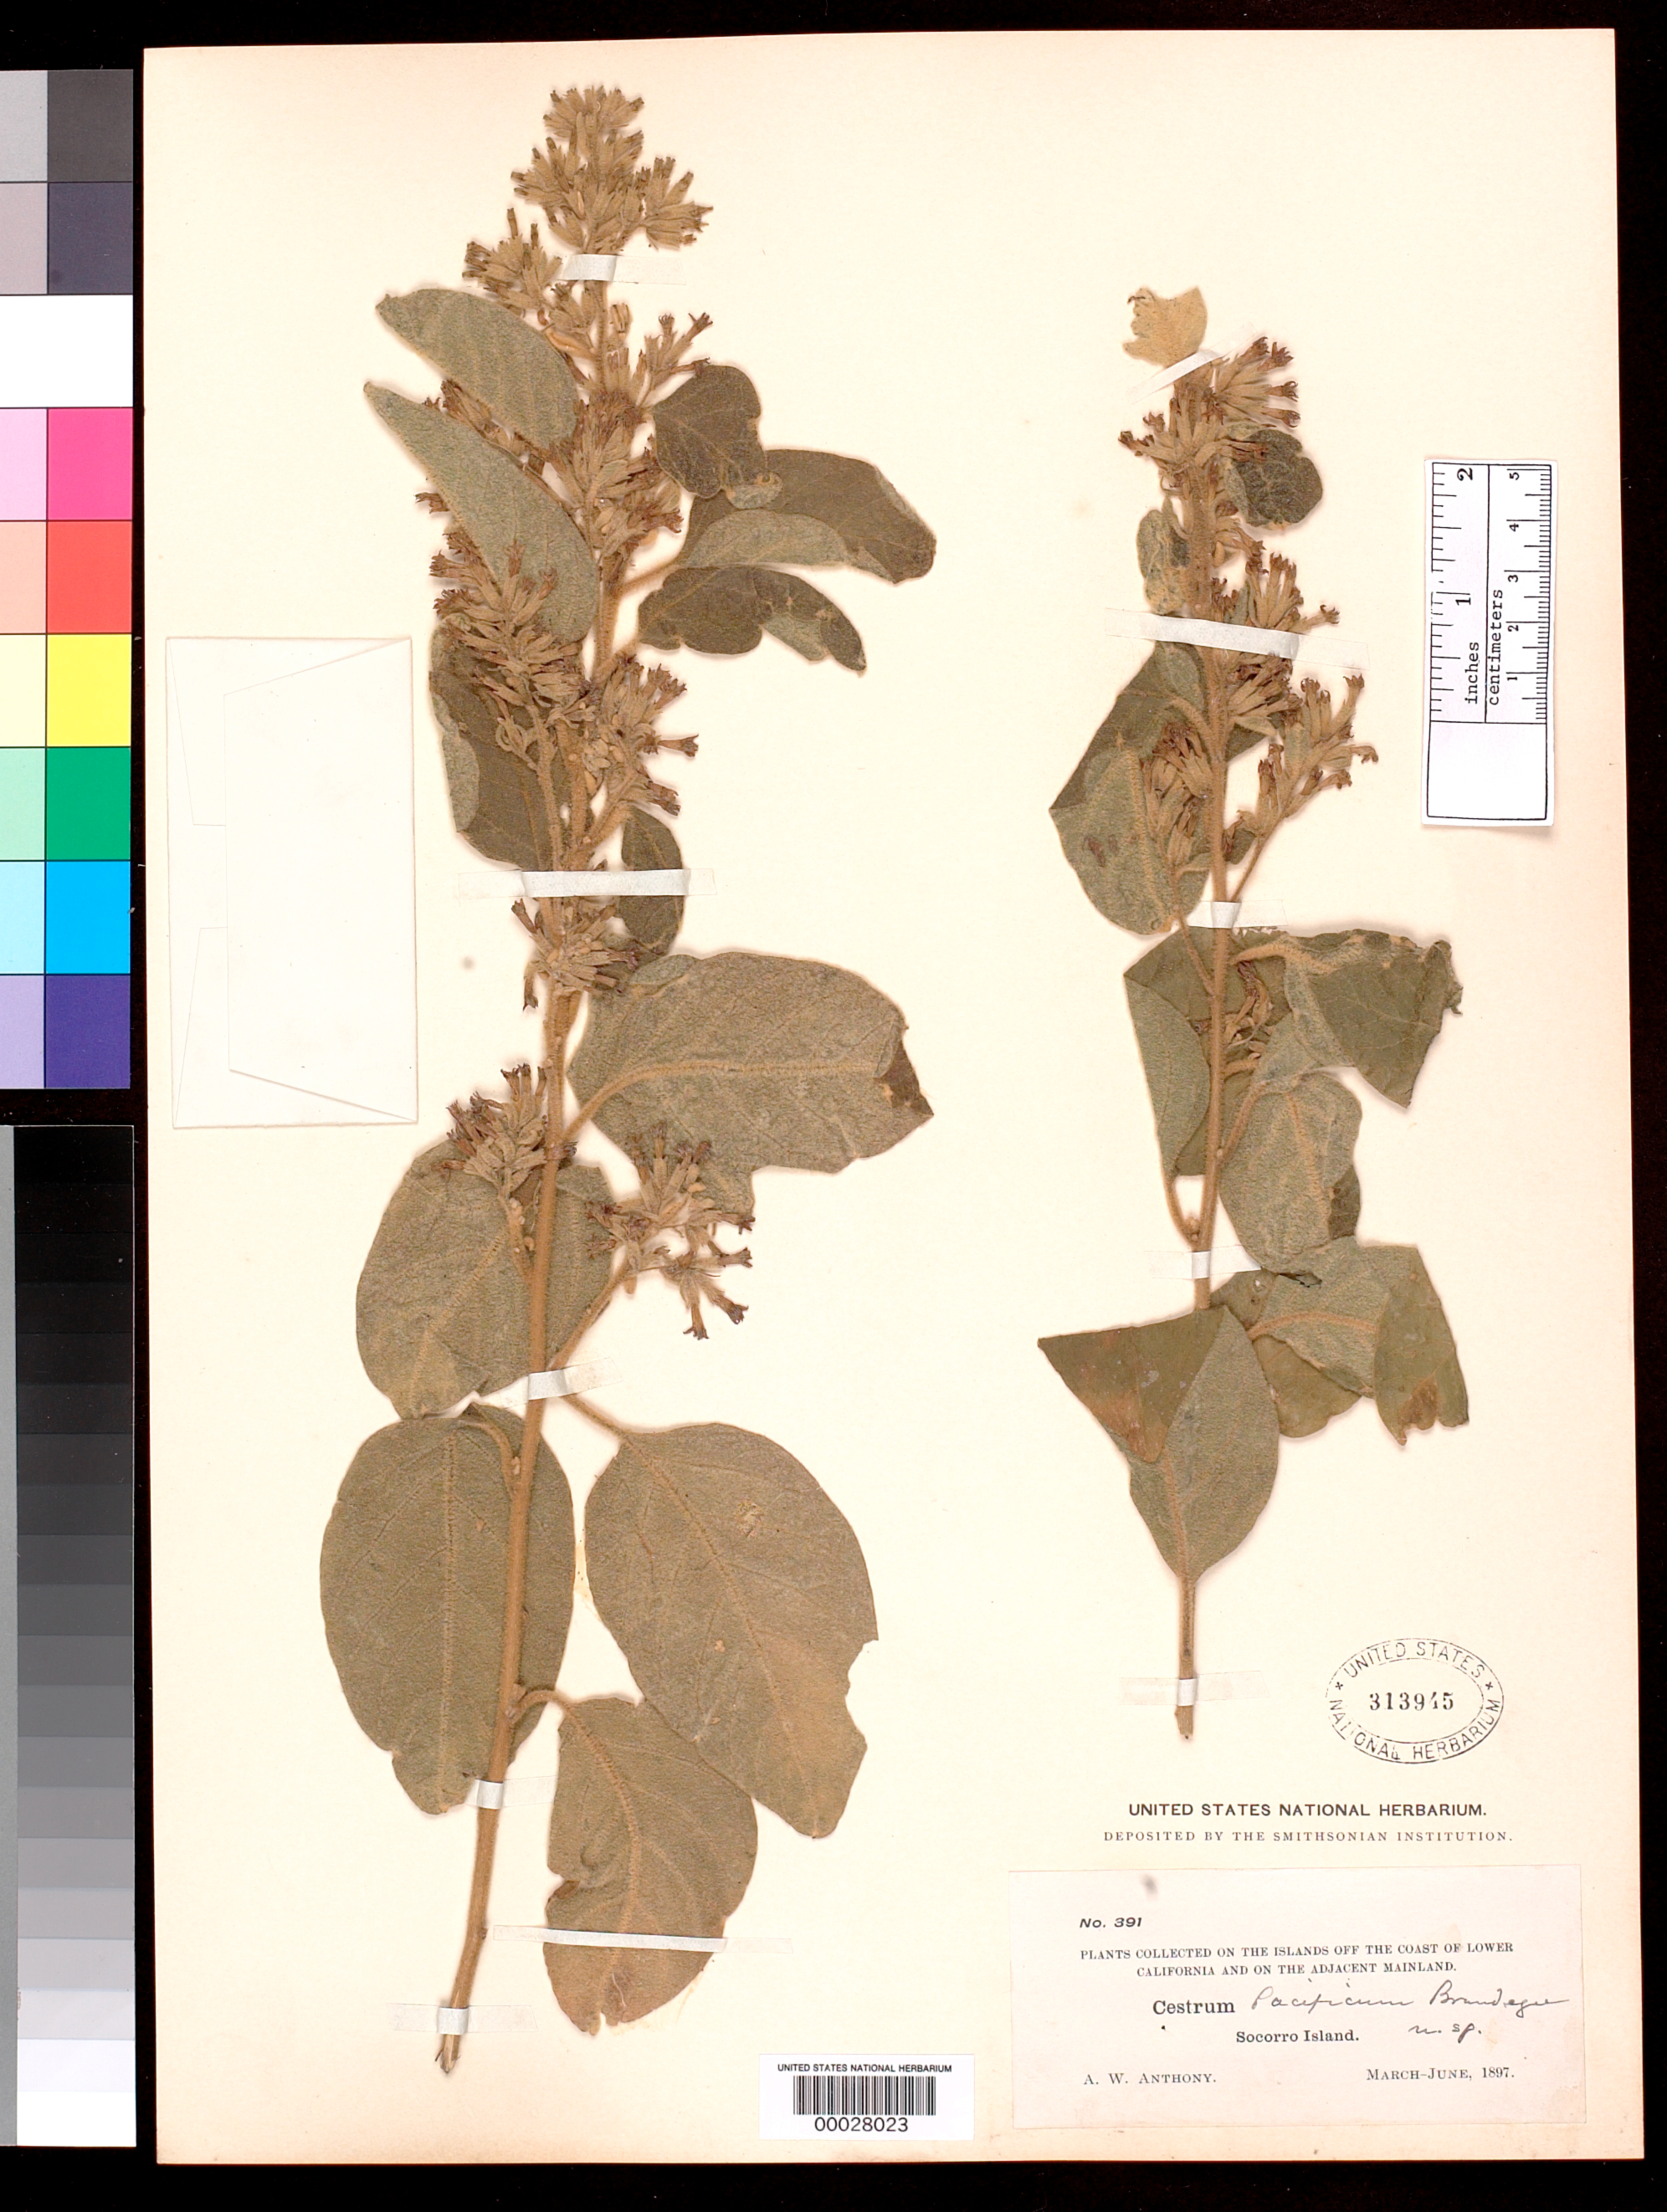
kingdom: Plantae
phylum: Tracheophyta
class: Magnoliopsida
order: Solanales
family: Solanaceae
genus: Cestrum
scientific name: Cestrum pacificum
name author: Brandegee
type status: Isotype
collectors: A. W. Anthony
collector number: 391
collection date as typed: Mar 1897 to -- Jun 1897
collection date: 1897-03/1897-06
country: Mexico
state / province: Colima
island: Socorro Island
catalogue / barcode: US 313945